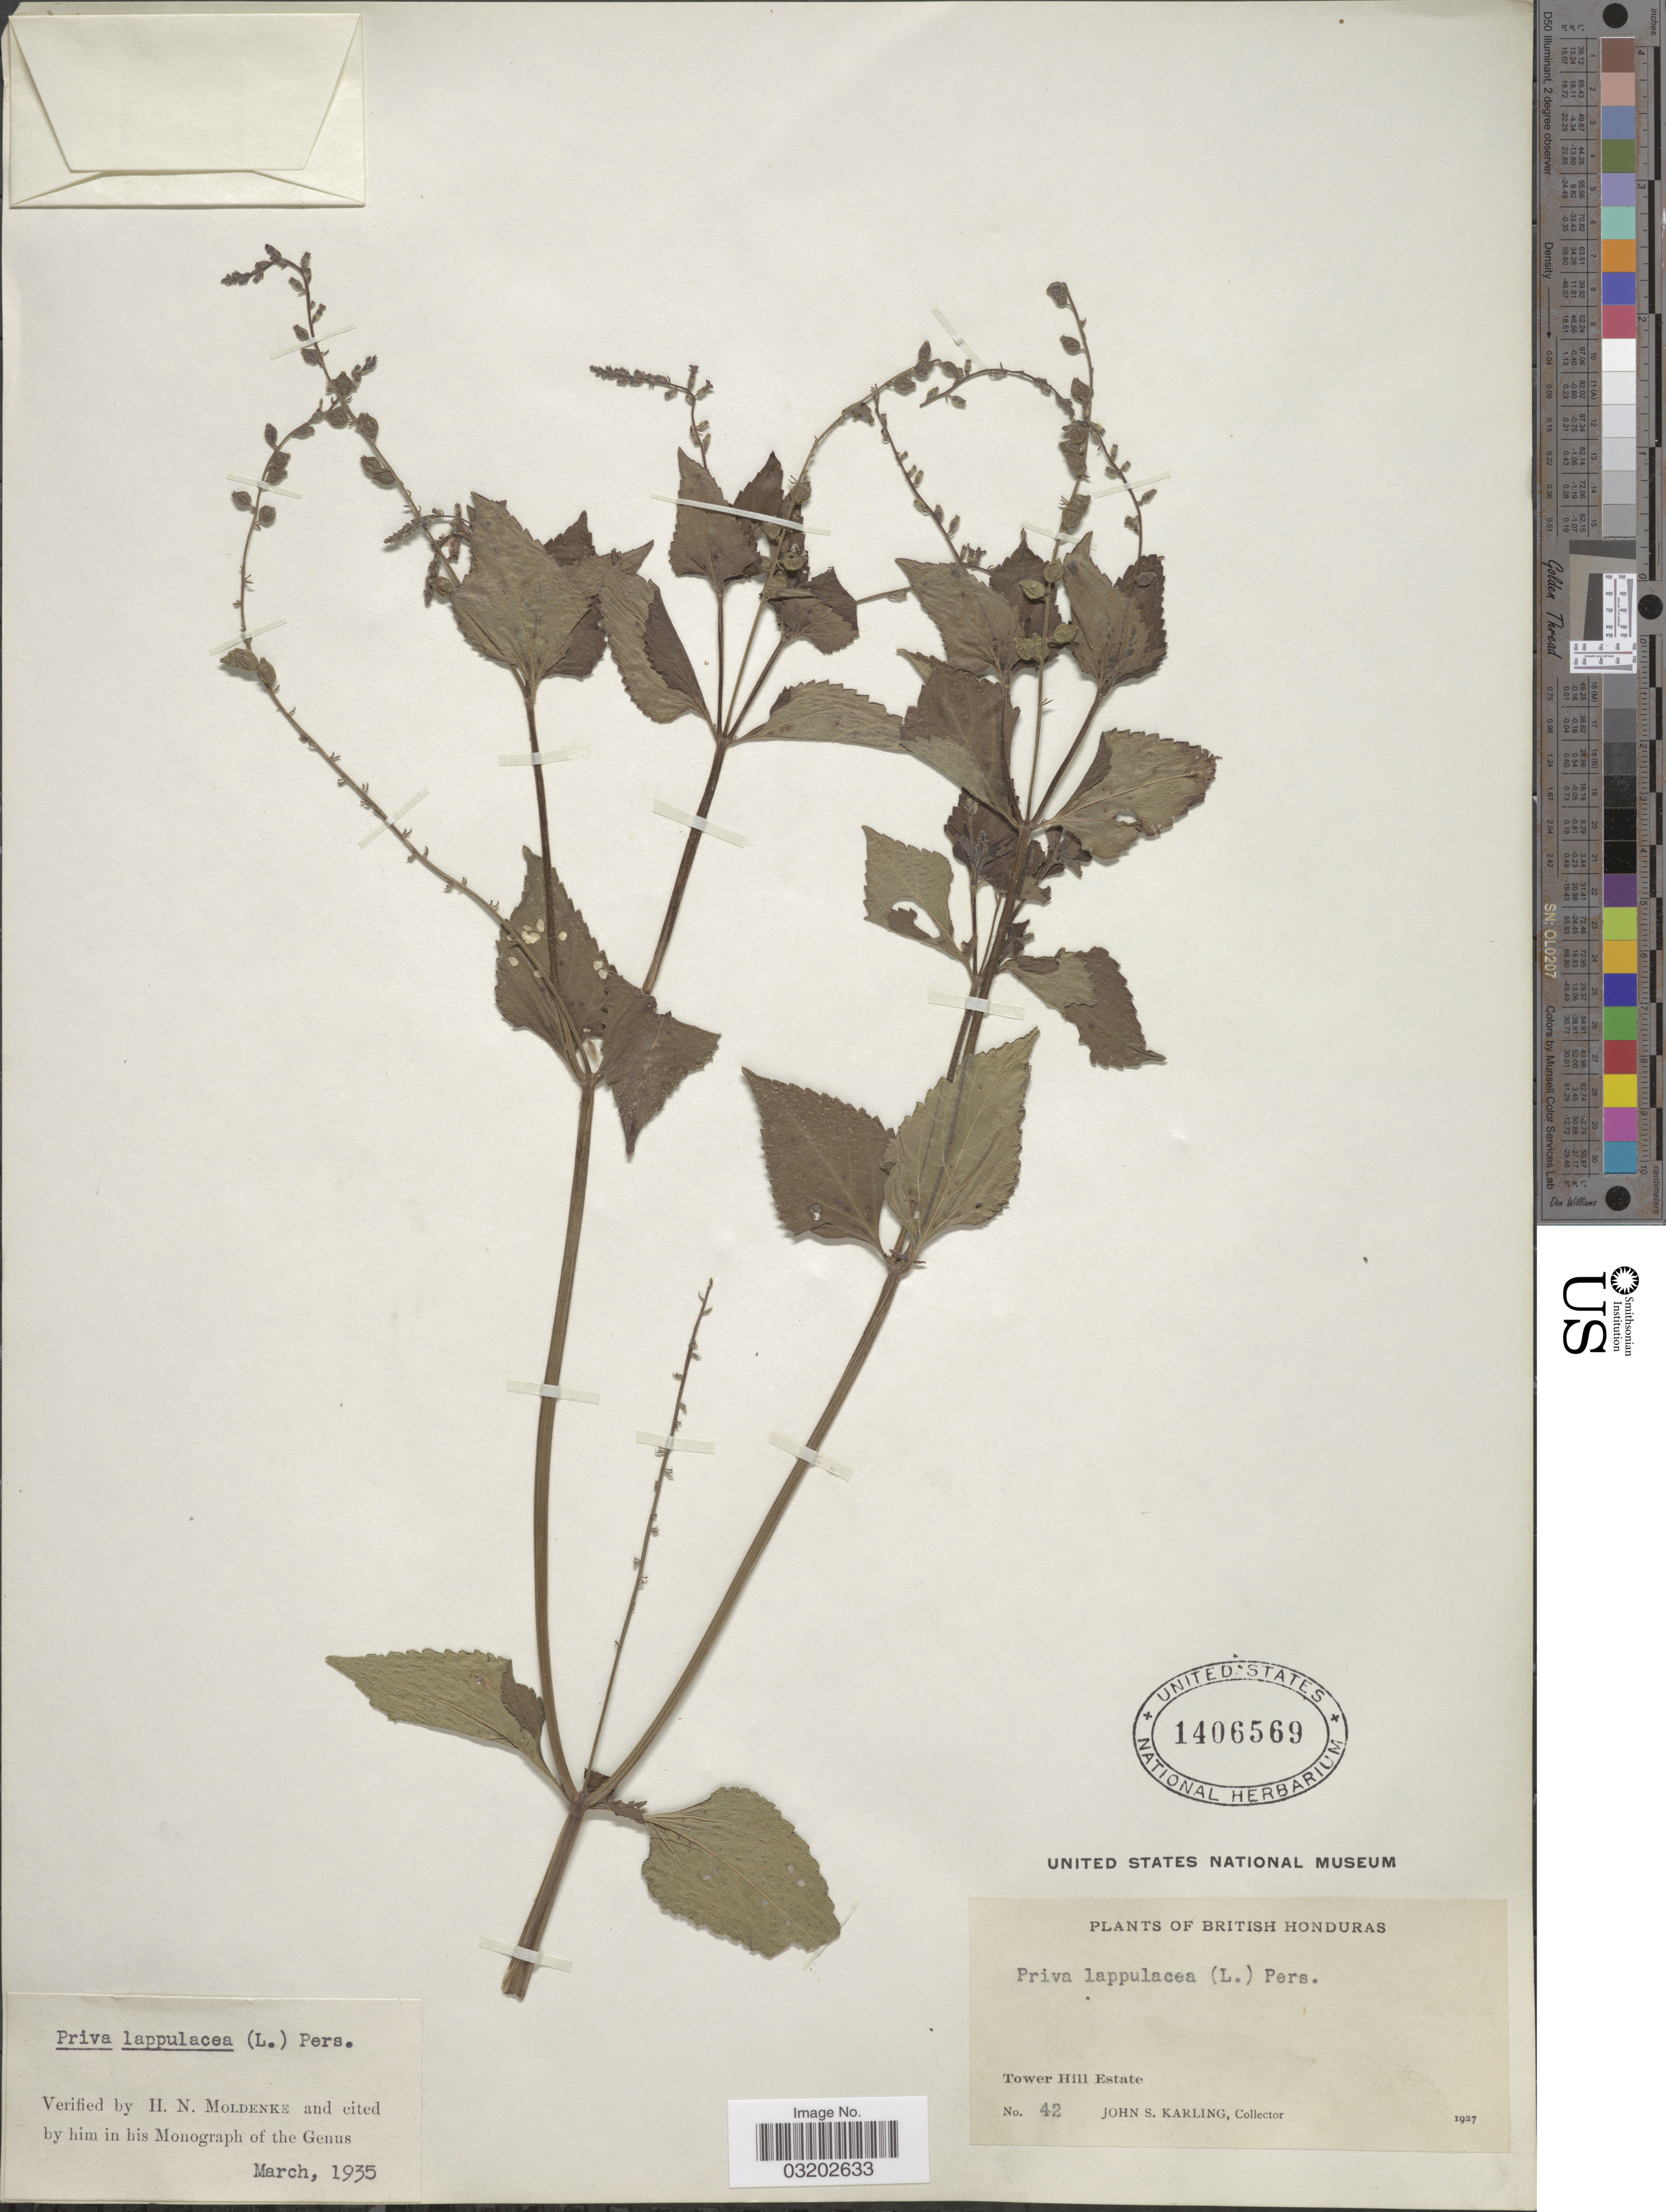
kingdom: Plantae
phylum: Tracheophyta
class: Magnoliopsida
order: Lamiales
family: Verbenaceae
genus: Priva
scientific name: Priva lappulacea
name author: (L.) Pers.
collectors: J. Karling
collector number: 42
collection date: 1927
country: Belize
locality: British Honduras, Tower Hill Estate.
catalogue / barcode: US 1406569